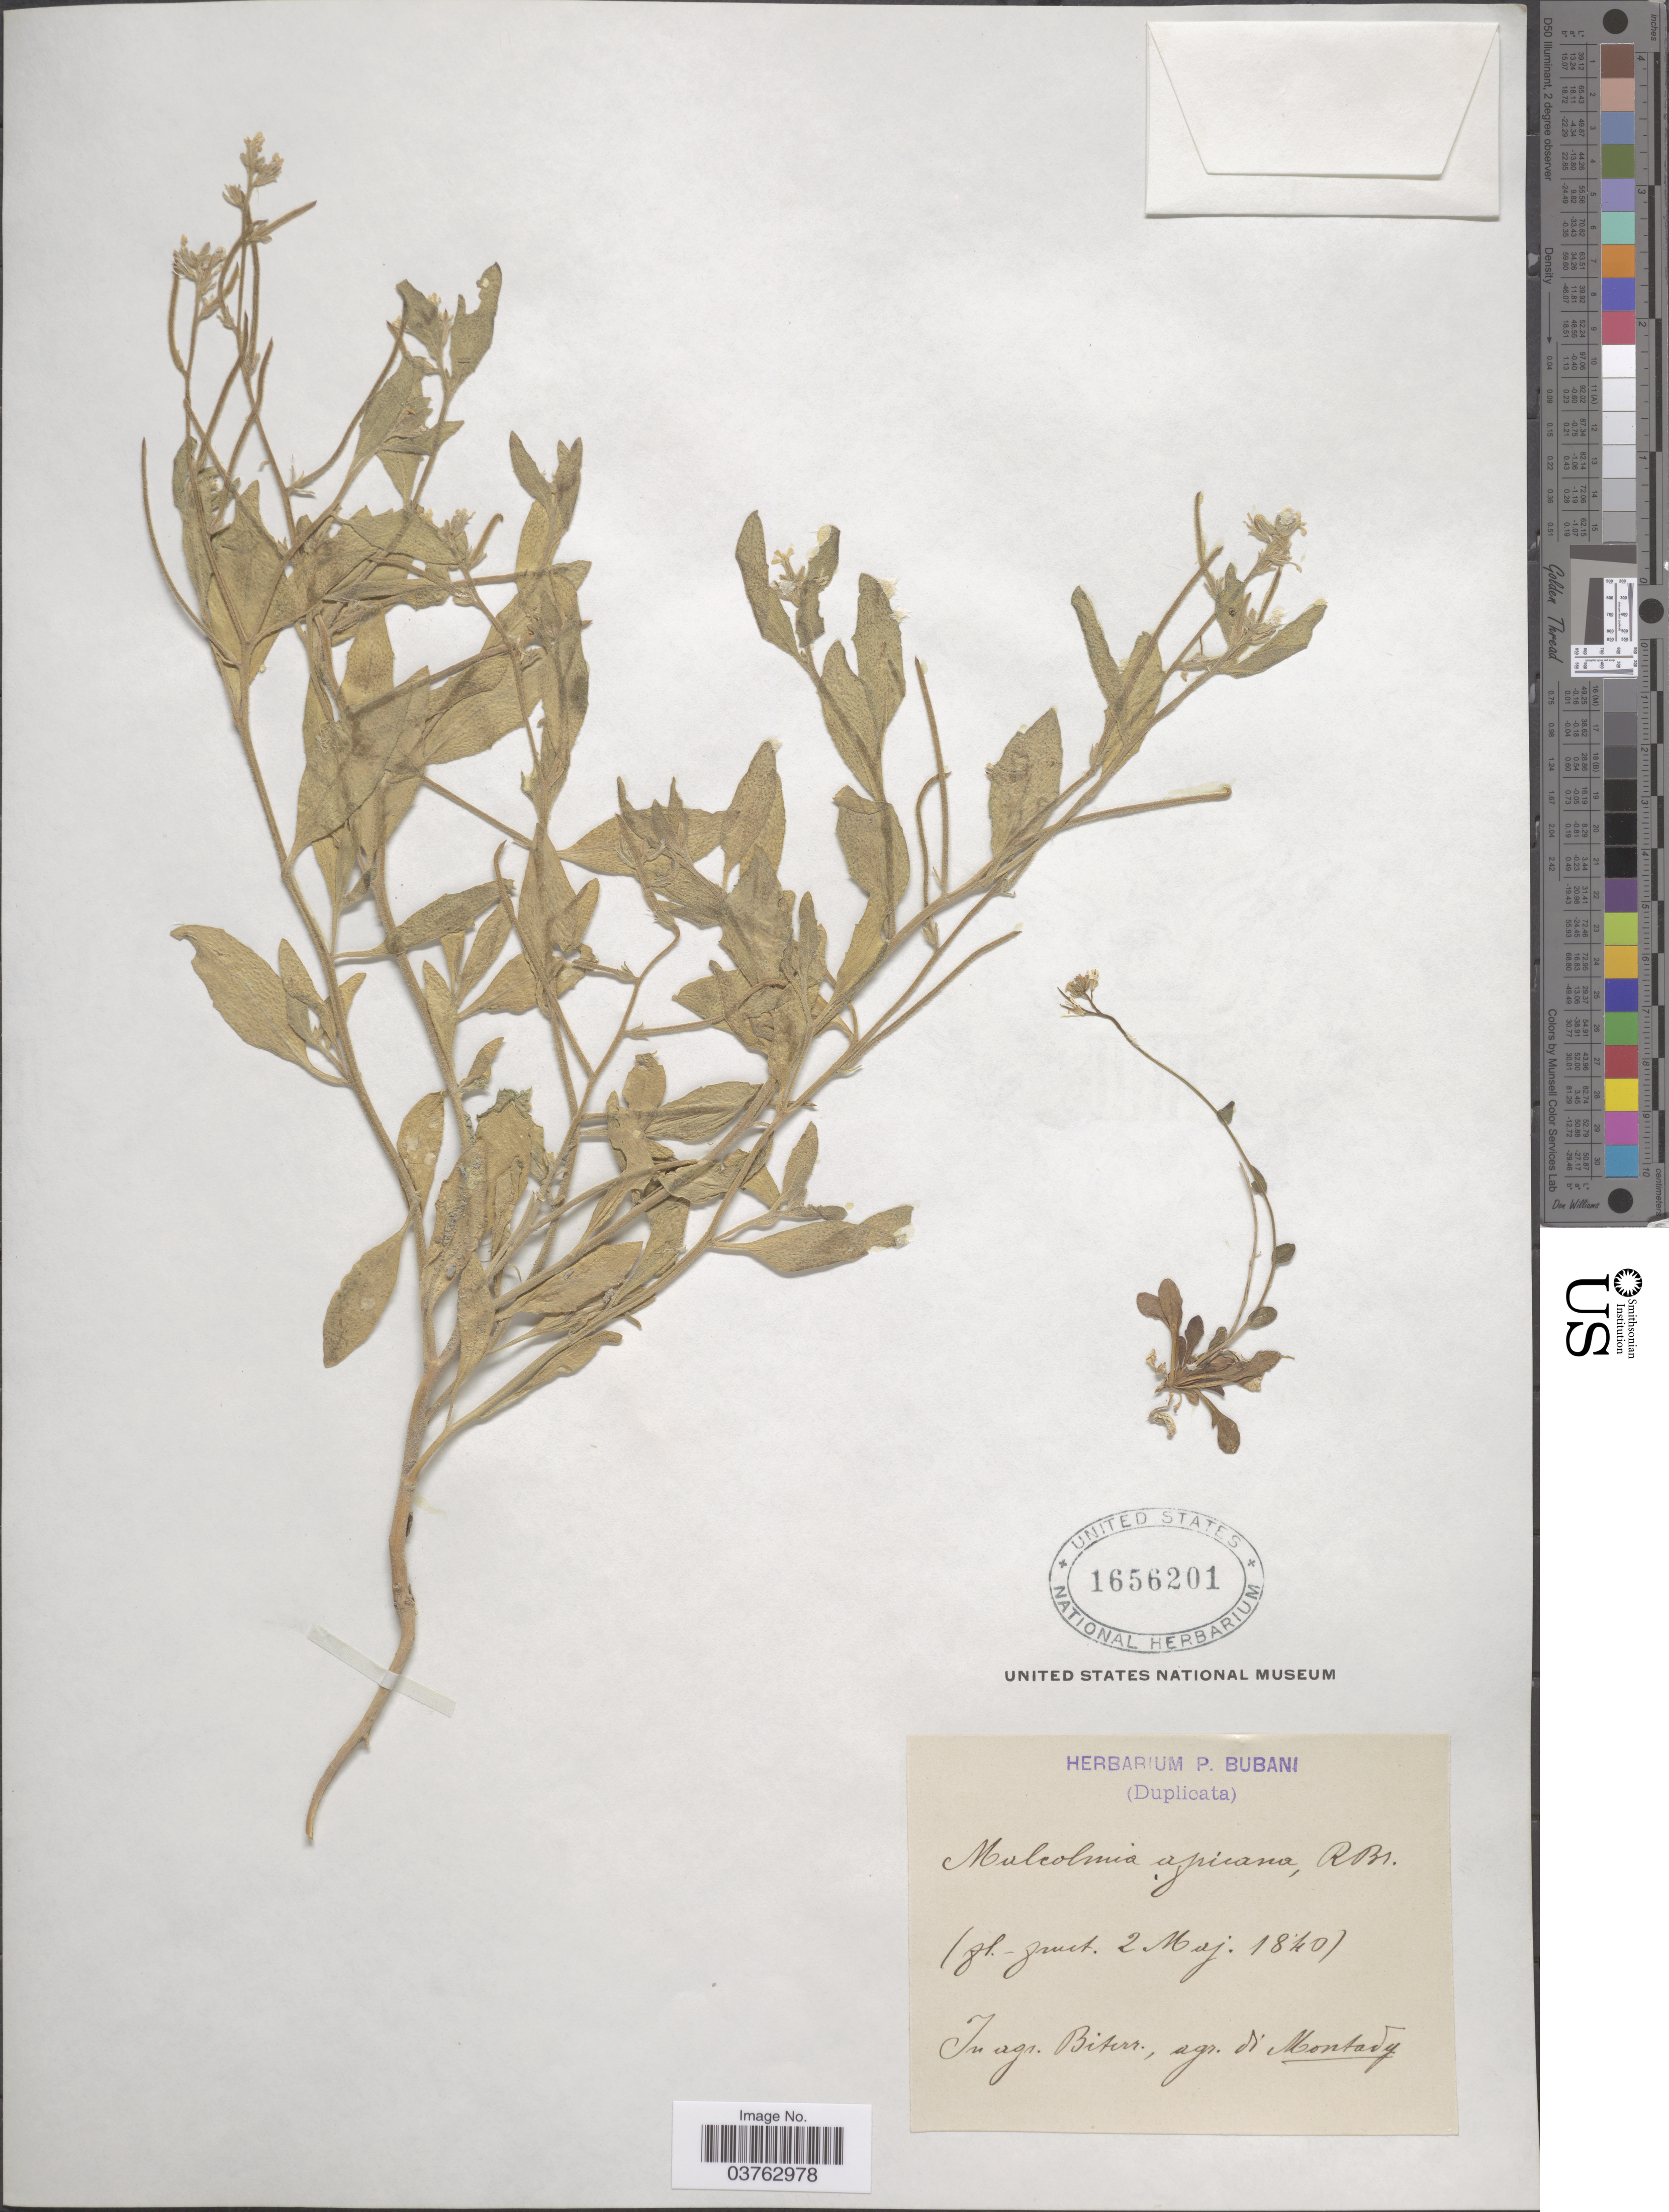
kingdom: Plantae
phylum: Tracheophyta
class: Magnoliopsida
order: Brassicales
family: Brassicaceae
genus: Malcolmia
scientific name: Malcolmia africana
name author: (L.) W.T. Aiton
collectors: ex herb. P. Bubani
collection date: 1840-05-02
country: France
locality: In agr. Biterr., agr. di Montady.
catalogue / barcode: US 1656201